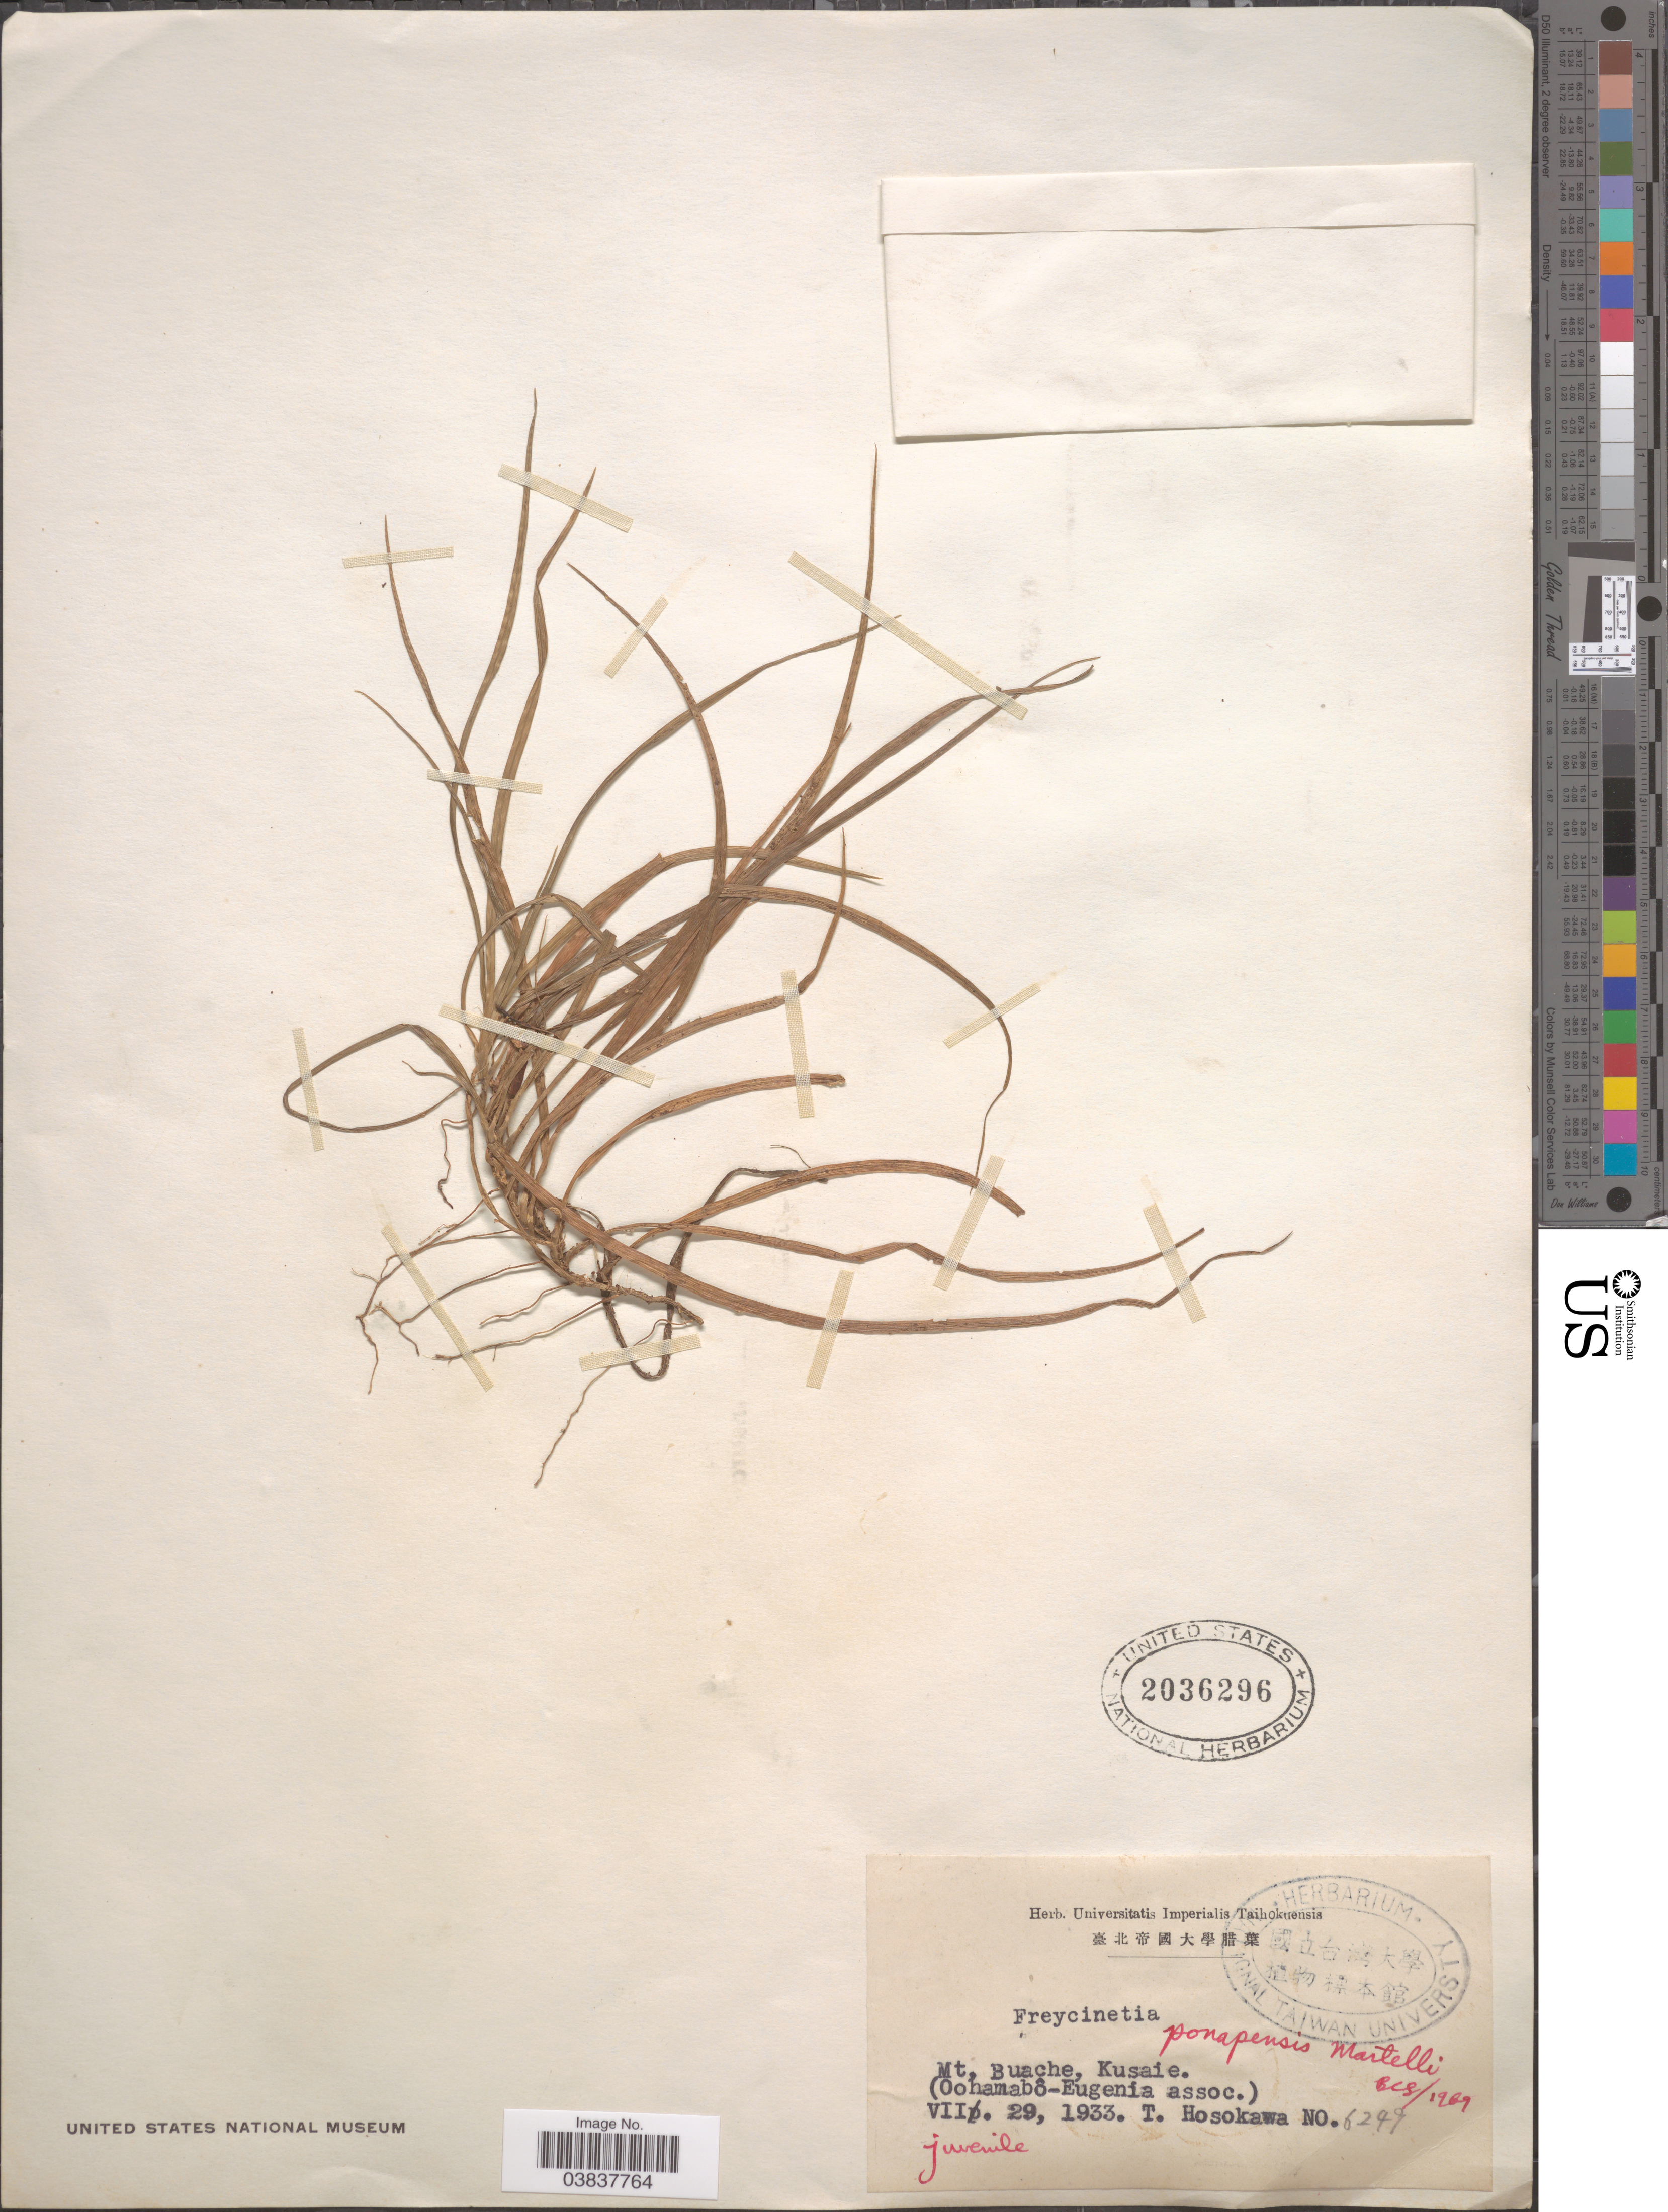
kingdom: Plantae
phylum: Tracheophyta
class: Liliopsida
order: Pandanales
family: Pandanaceae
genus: Freycinetia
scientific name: Freycinetia ponapensis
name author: Martelli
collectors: T. Hosokawa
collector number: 6299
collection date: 1933-07-29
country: Micronesia, Federated States of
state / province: Kosrae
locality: Mt, Buache, Kusaie. (Ochambô-Eugenia assoc.).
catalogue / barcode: US 2036296